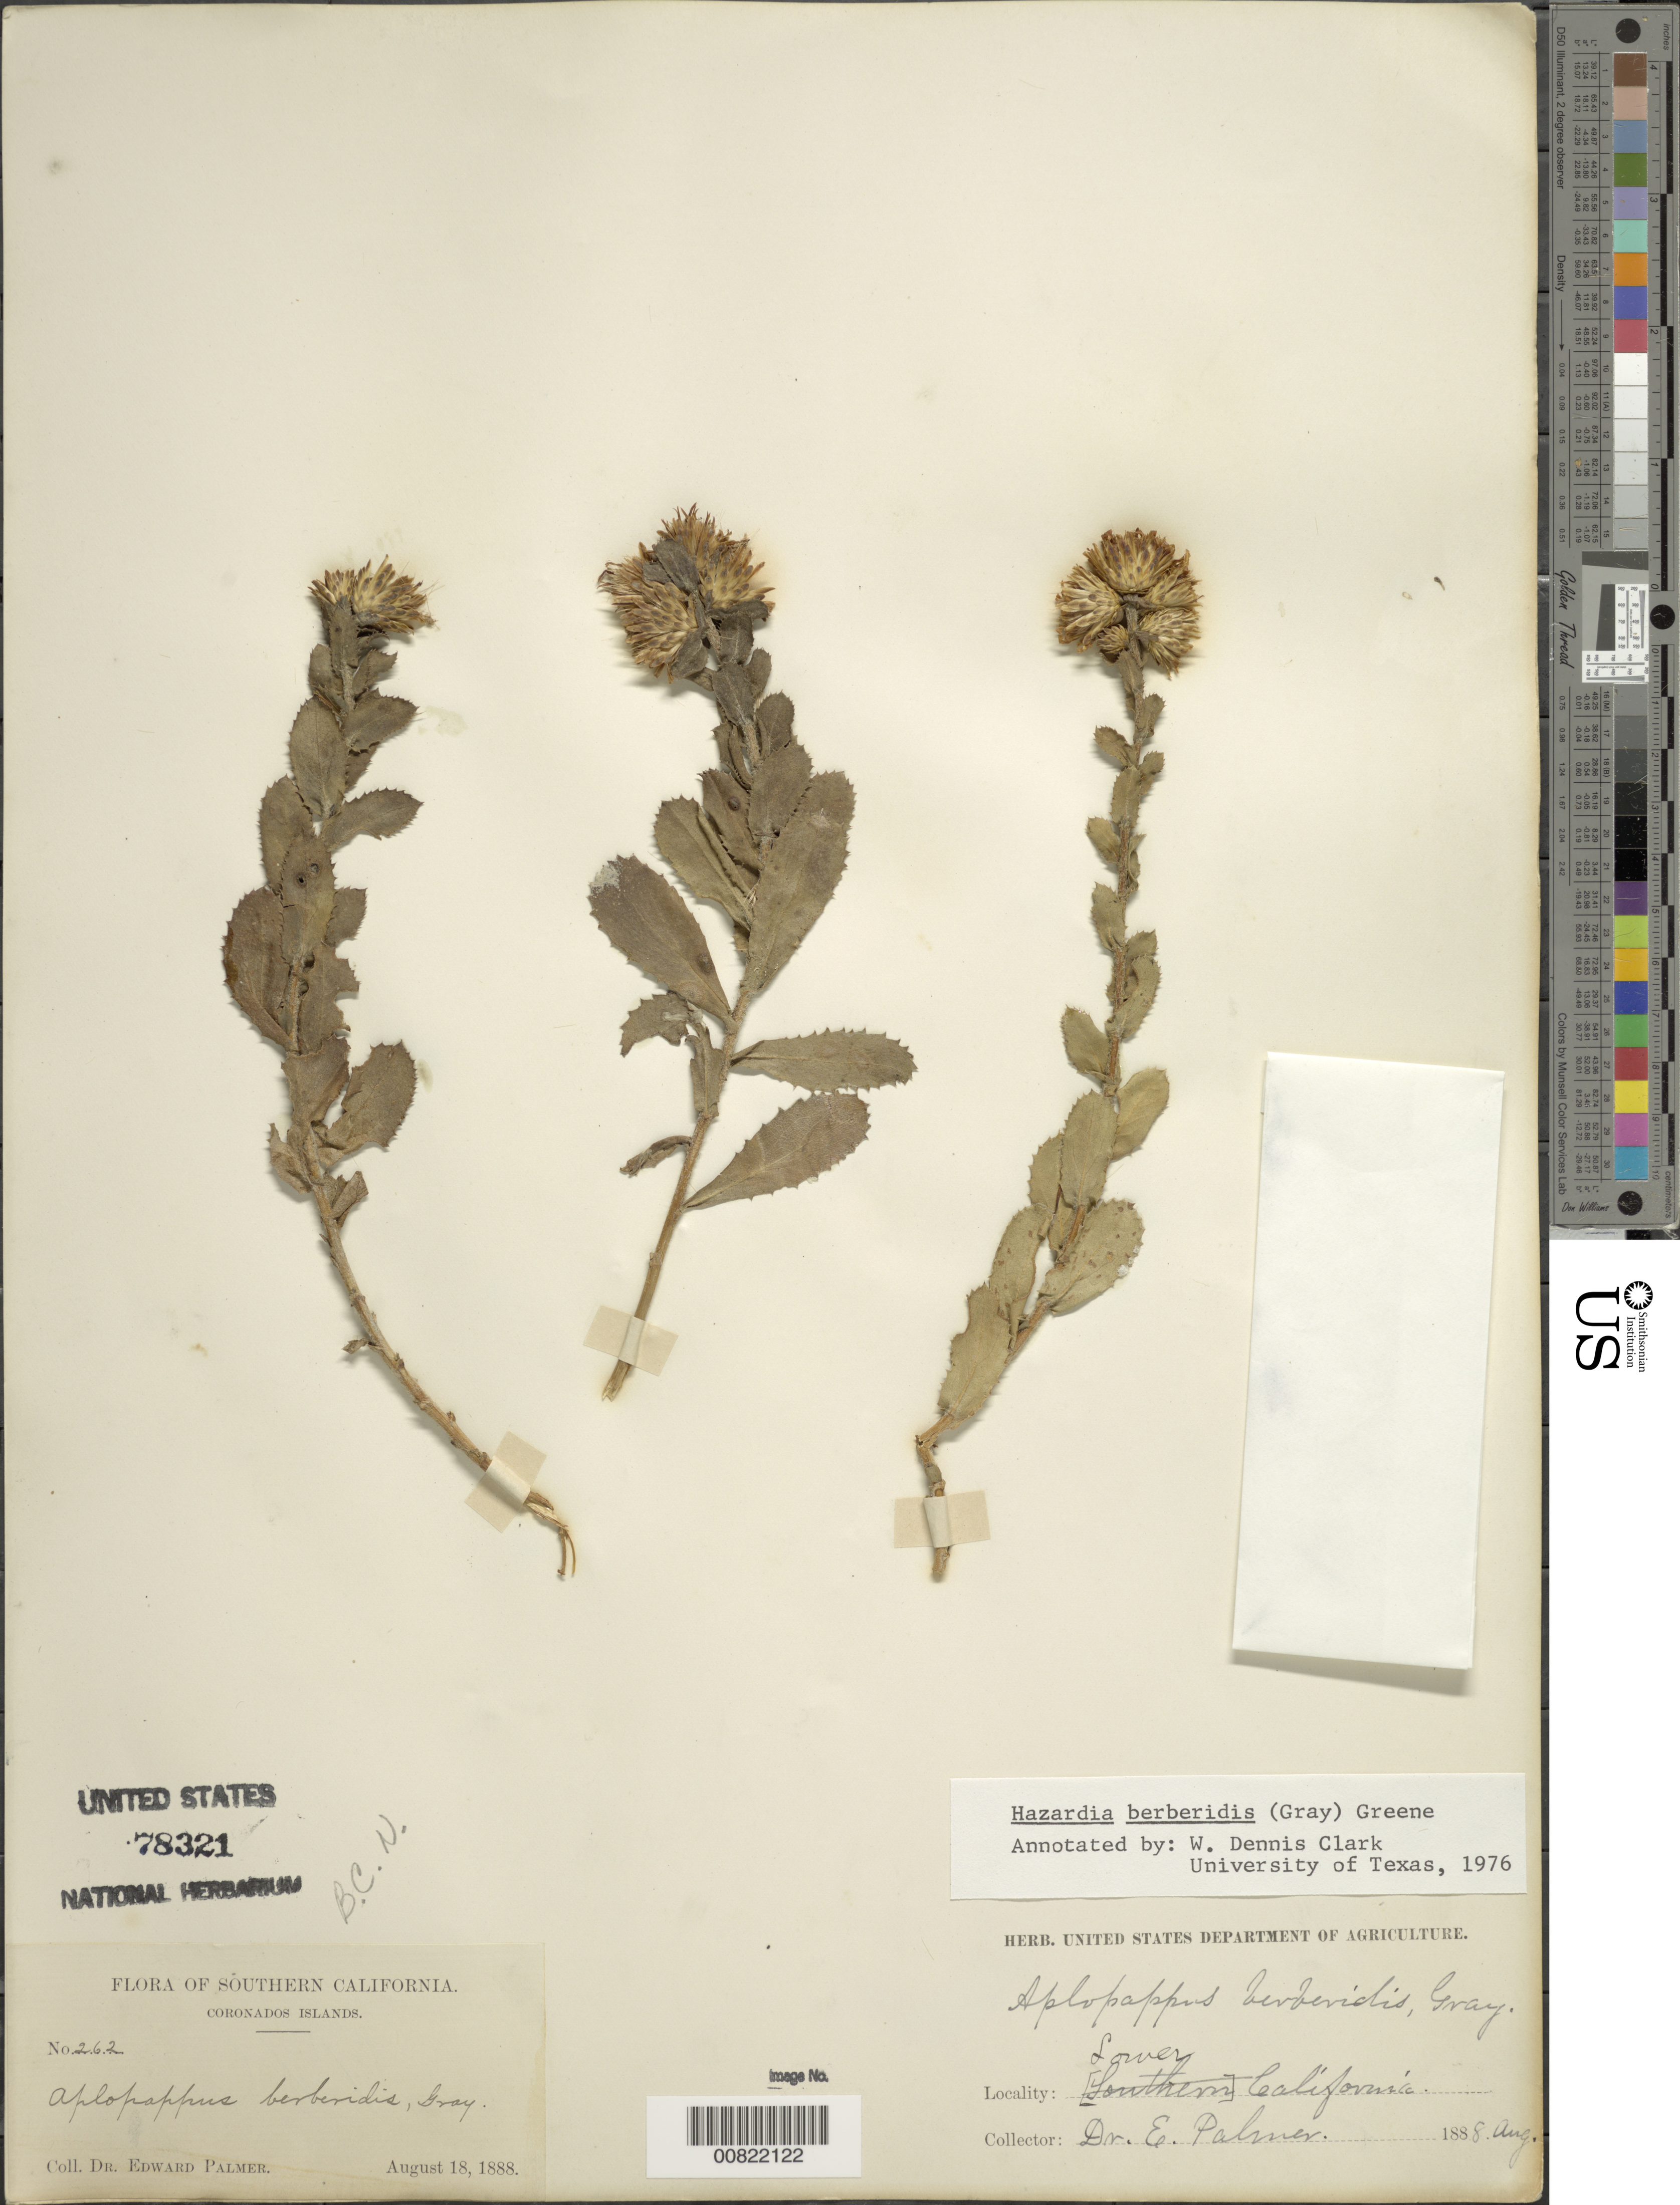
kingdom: Plantae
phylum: Tracheophyta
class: Magnoliopsida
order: Asterales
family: Asteraceae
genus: Hazardia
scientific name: Hazardia berberidis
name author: (A. Gray) Greene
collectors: E. Palmer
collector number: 262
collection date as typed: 18 Aug 1888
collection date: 1888-08-18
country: Mexico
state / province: Baja California Norte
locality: Islas Coronado, Baja California.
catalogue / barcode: US 78321